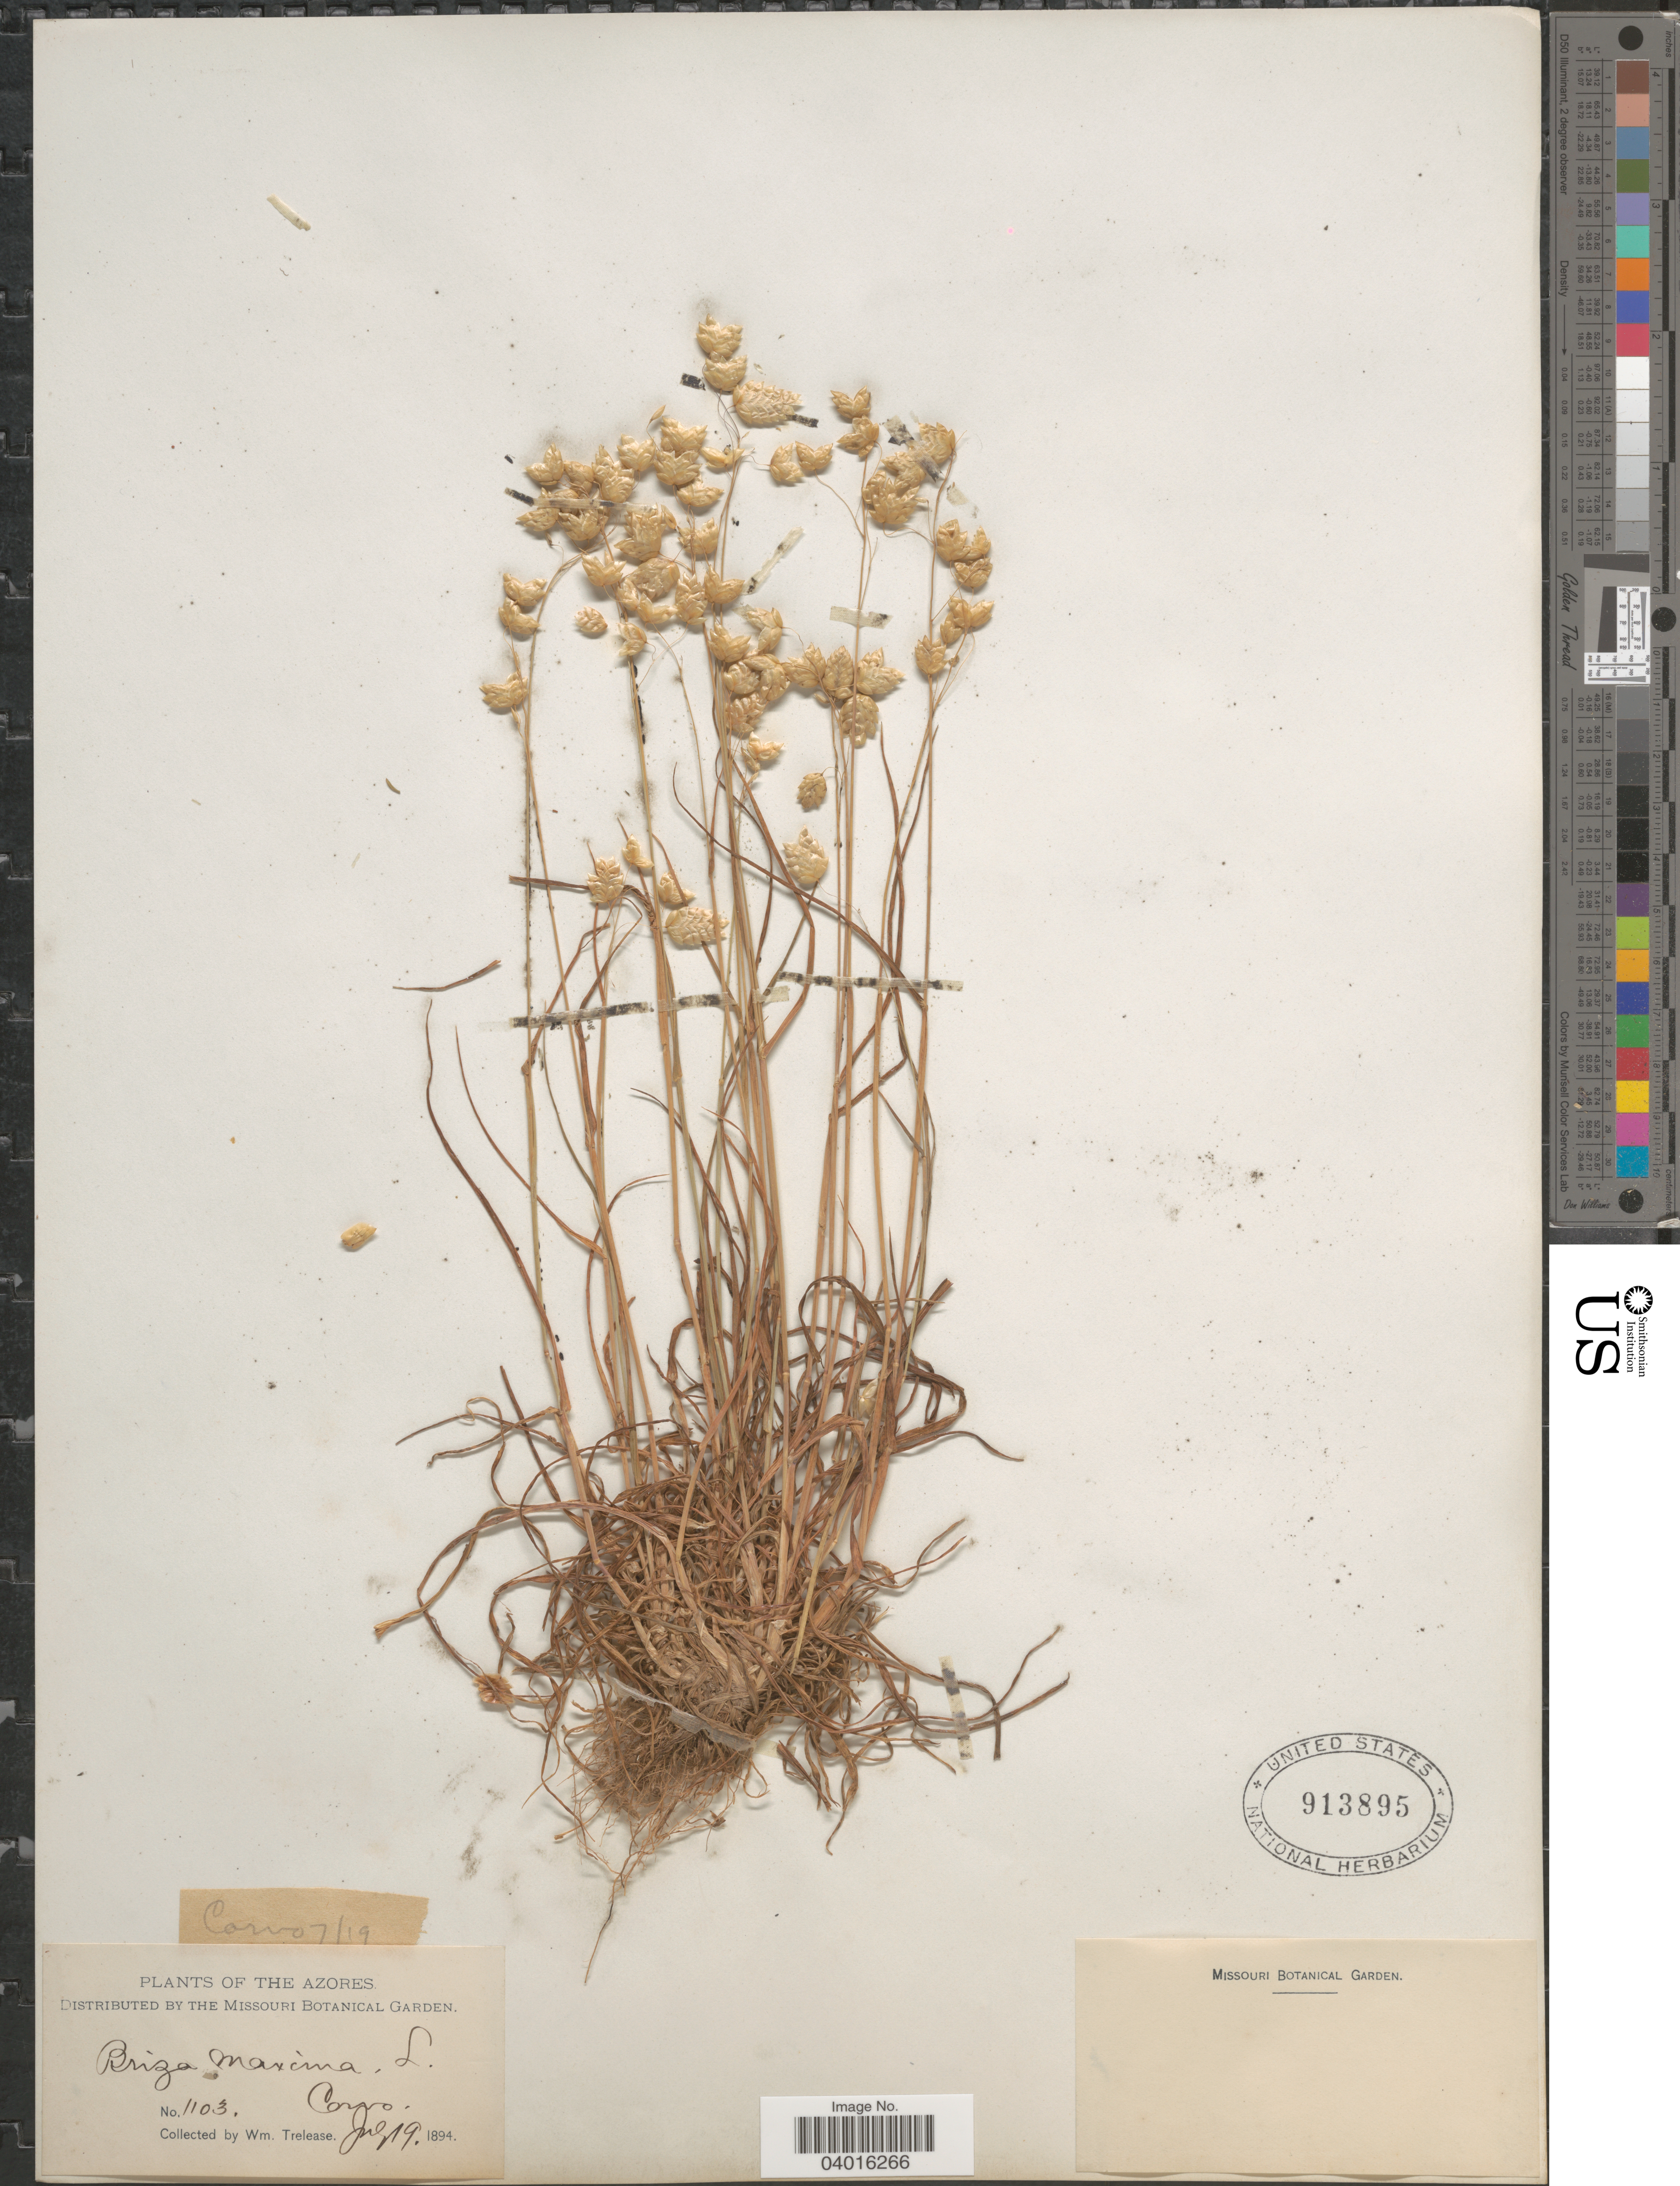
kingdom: Plantae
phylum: Tracheophyta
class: Liliopsida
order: Poales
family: Poaceae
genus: Briza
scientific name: Briza maxima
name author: L.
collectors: W. Trelease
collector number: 1103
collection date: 1894-07-19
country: Portugal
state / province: Azores (Aut. Reg.)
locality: The Azores. Cargo [interpreted].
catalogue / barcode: US 913895